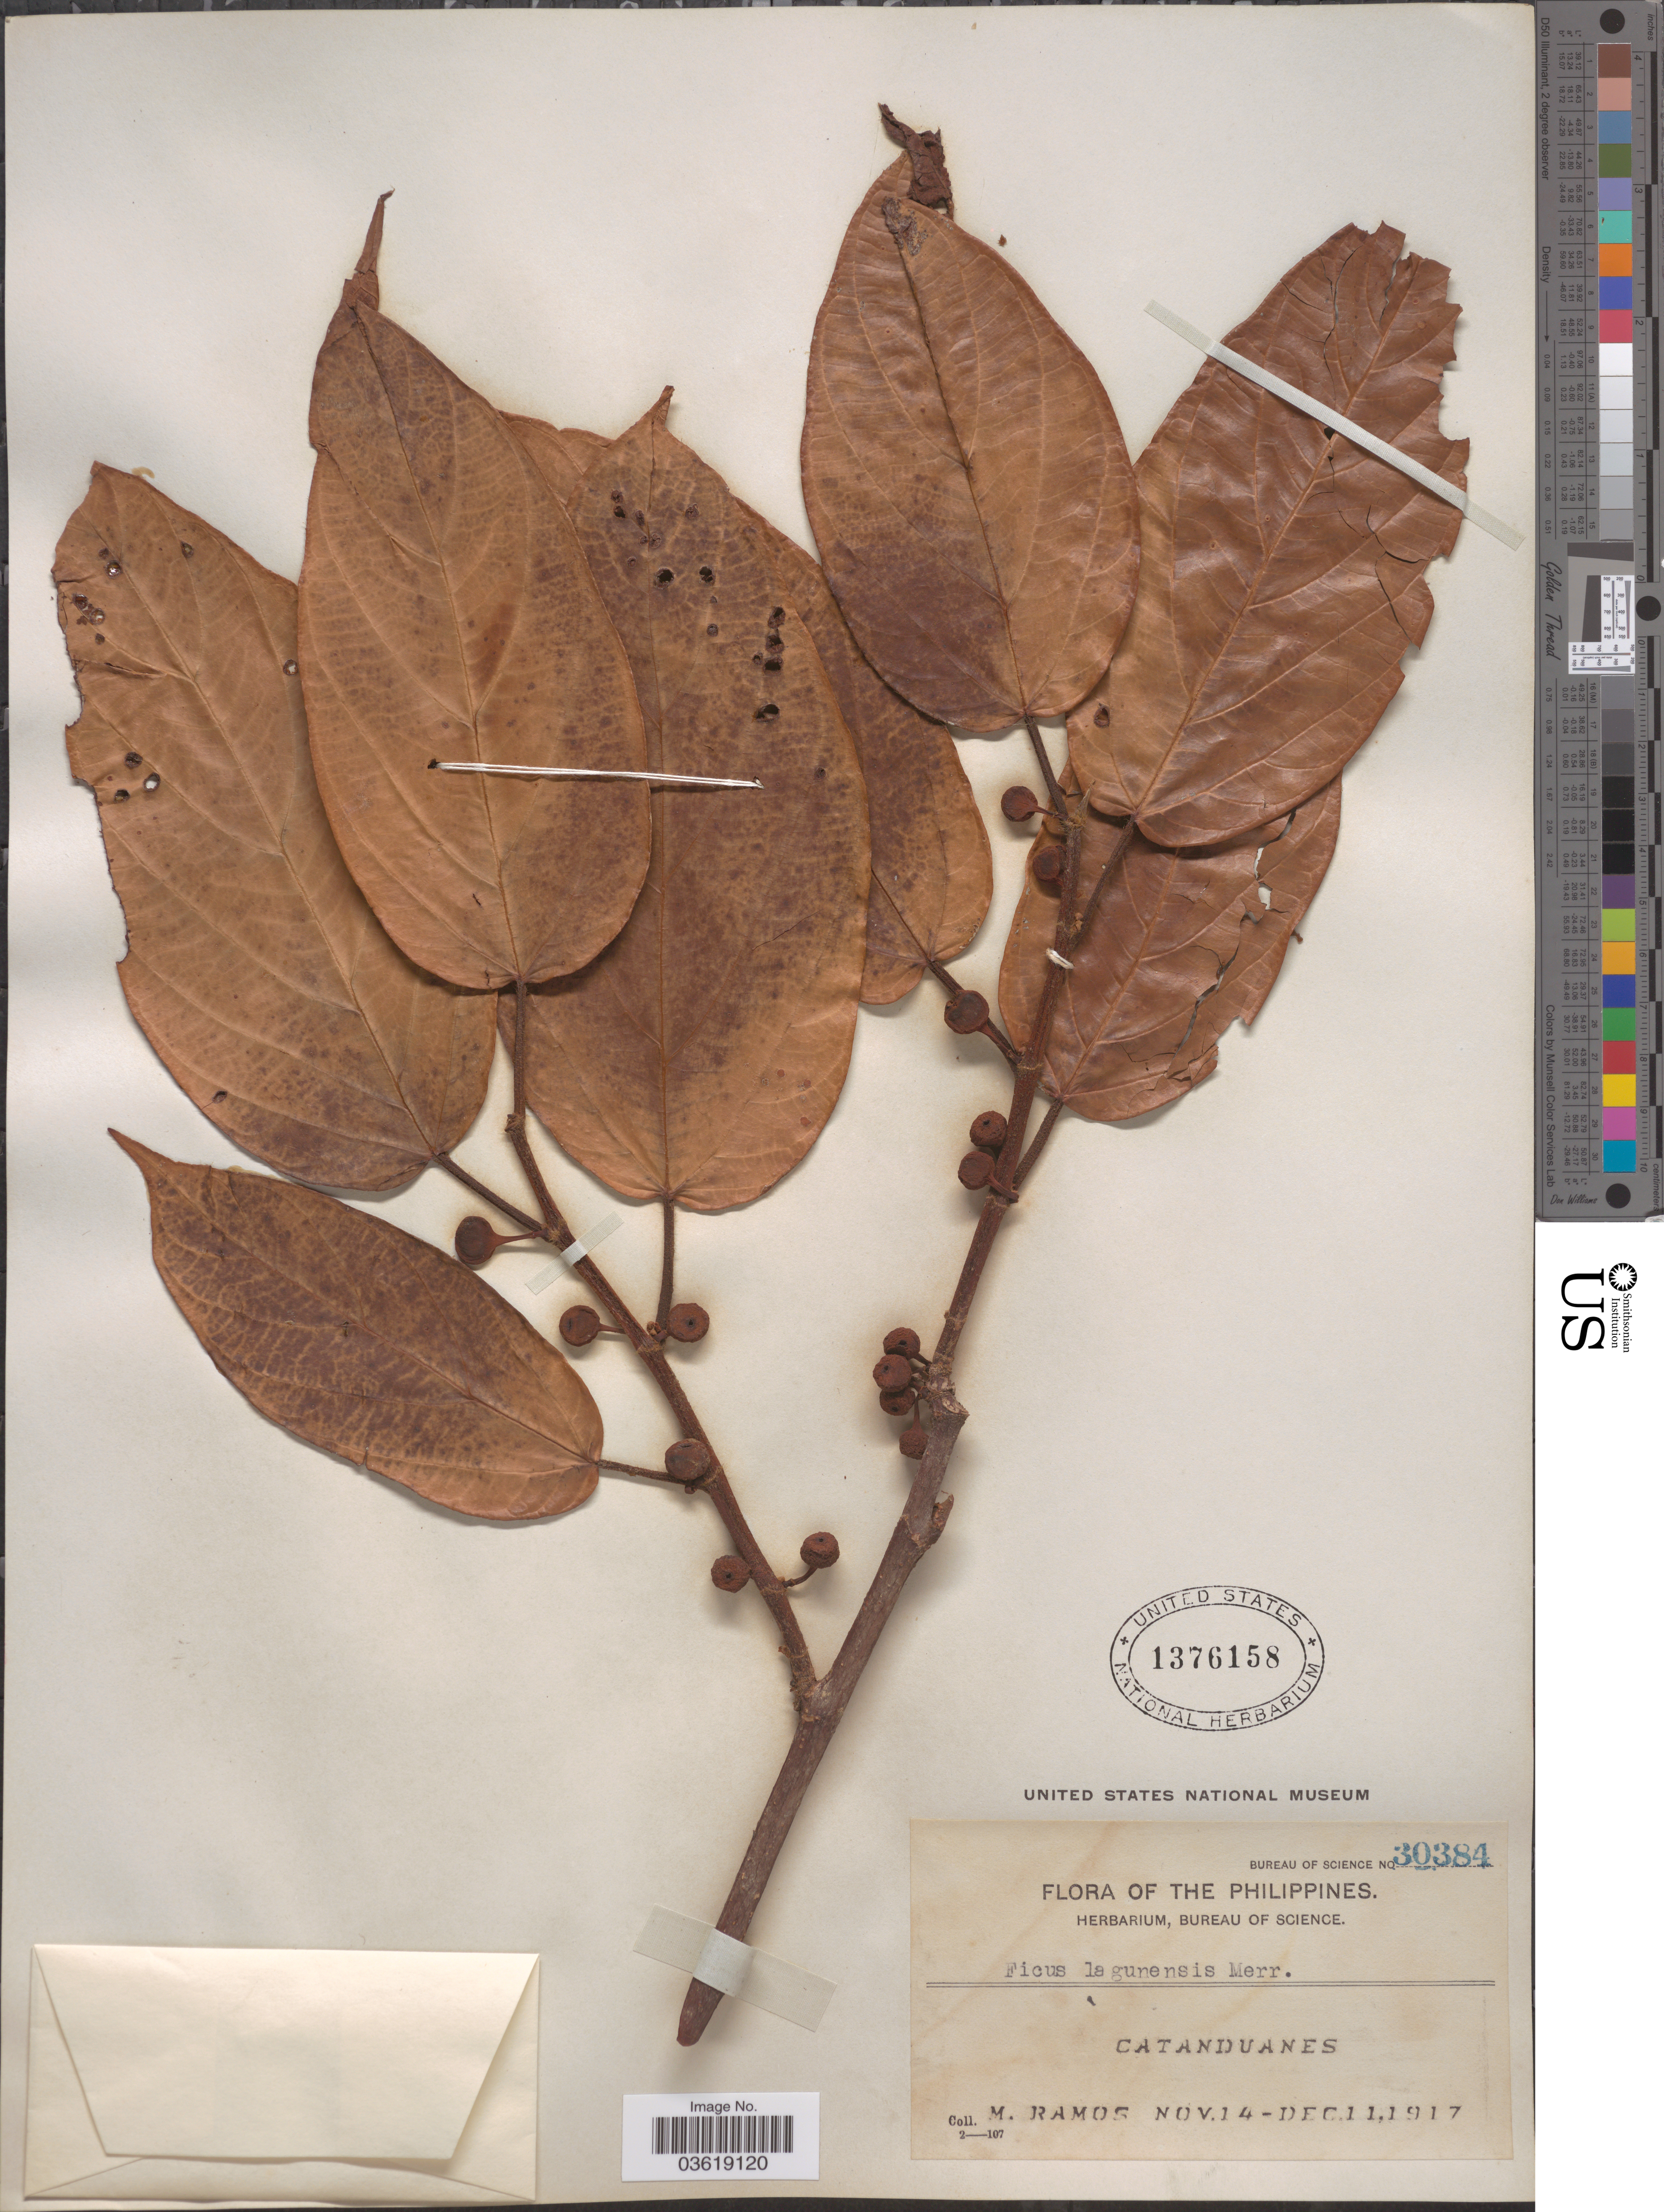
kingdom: Plantae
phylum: Tracheophyta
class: Magnoliopsida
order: Rosales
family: Moraceae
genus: Ficus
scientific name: Ficus lagunensis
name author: Merr.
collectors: M. Ramos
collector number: Bureau of Science 30384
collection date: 1917-11-14/1917-12-11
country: Philippines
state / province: Bicol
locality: Catanduanes.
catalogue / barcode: US 1376158